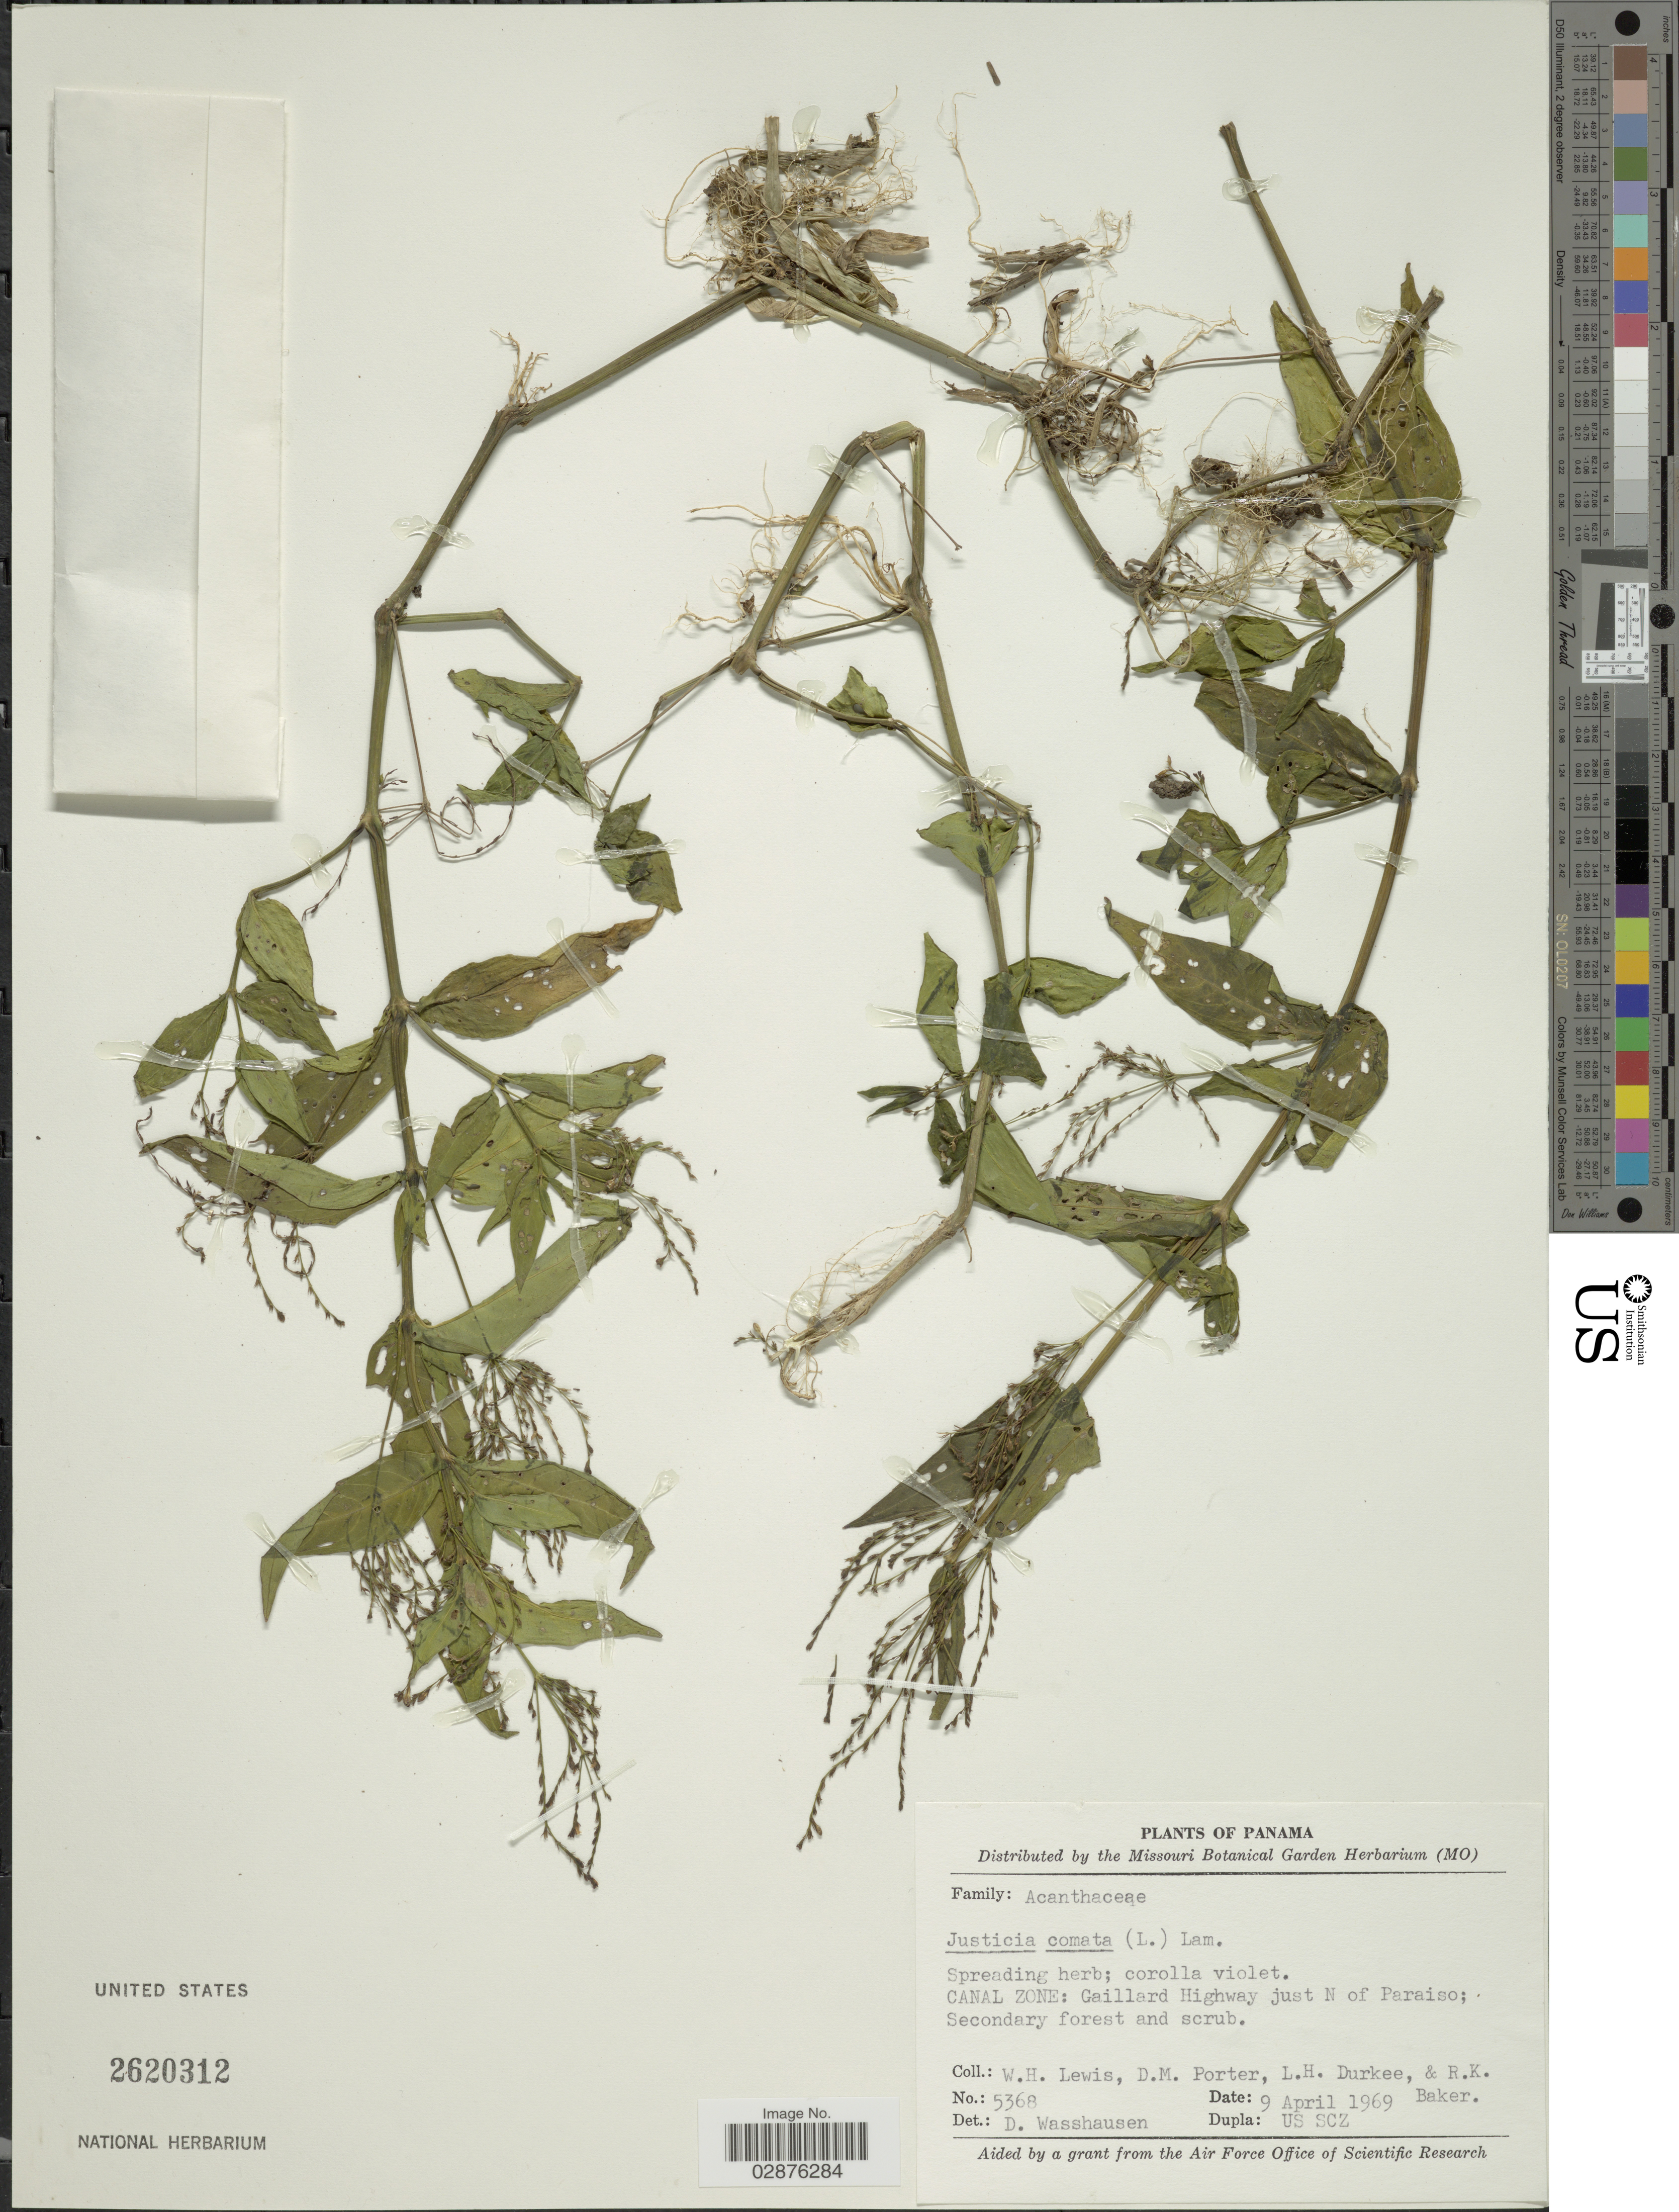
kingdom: Plantae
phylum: Tracheophyta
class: Magnoliopsida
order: Lamiales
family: Acanthaceae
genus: Justicia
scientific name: Justicia comata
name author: (L.) Lam.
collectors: W. H. Lewis, D. Porter, L. H. Durkee & R. K. Baker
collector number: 5368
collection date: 1969-04-09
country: Panama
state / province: Colón / Panamá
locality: Canal Zone: Gaillard Highway just N of Paraiso.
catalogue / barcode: US 2620312